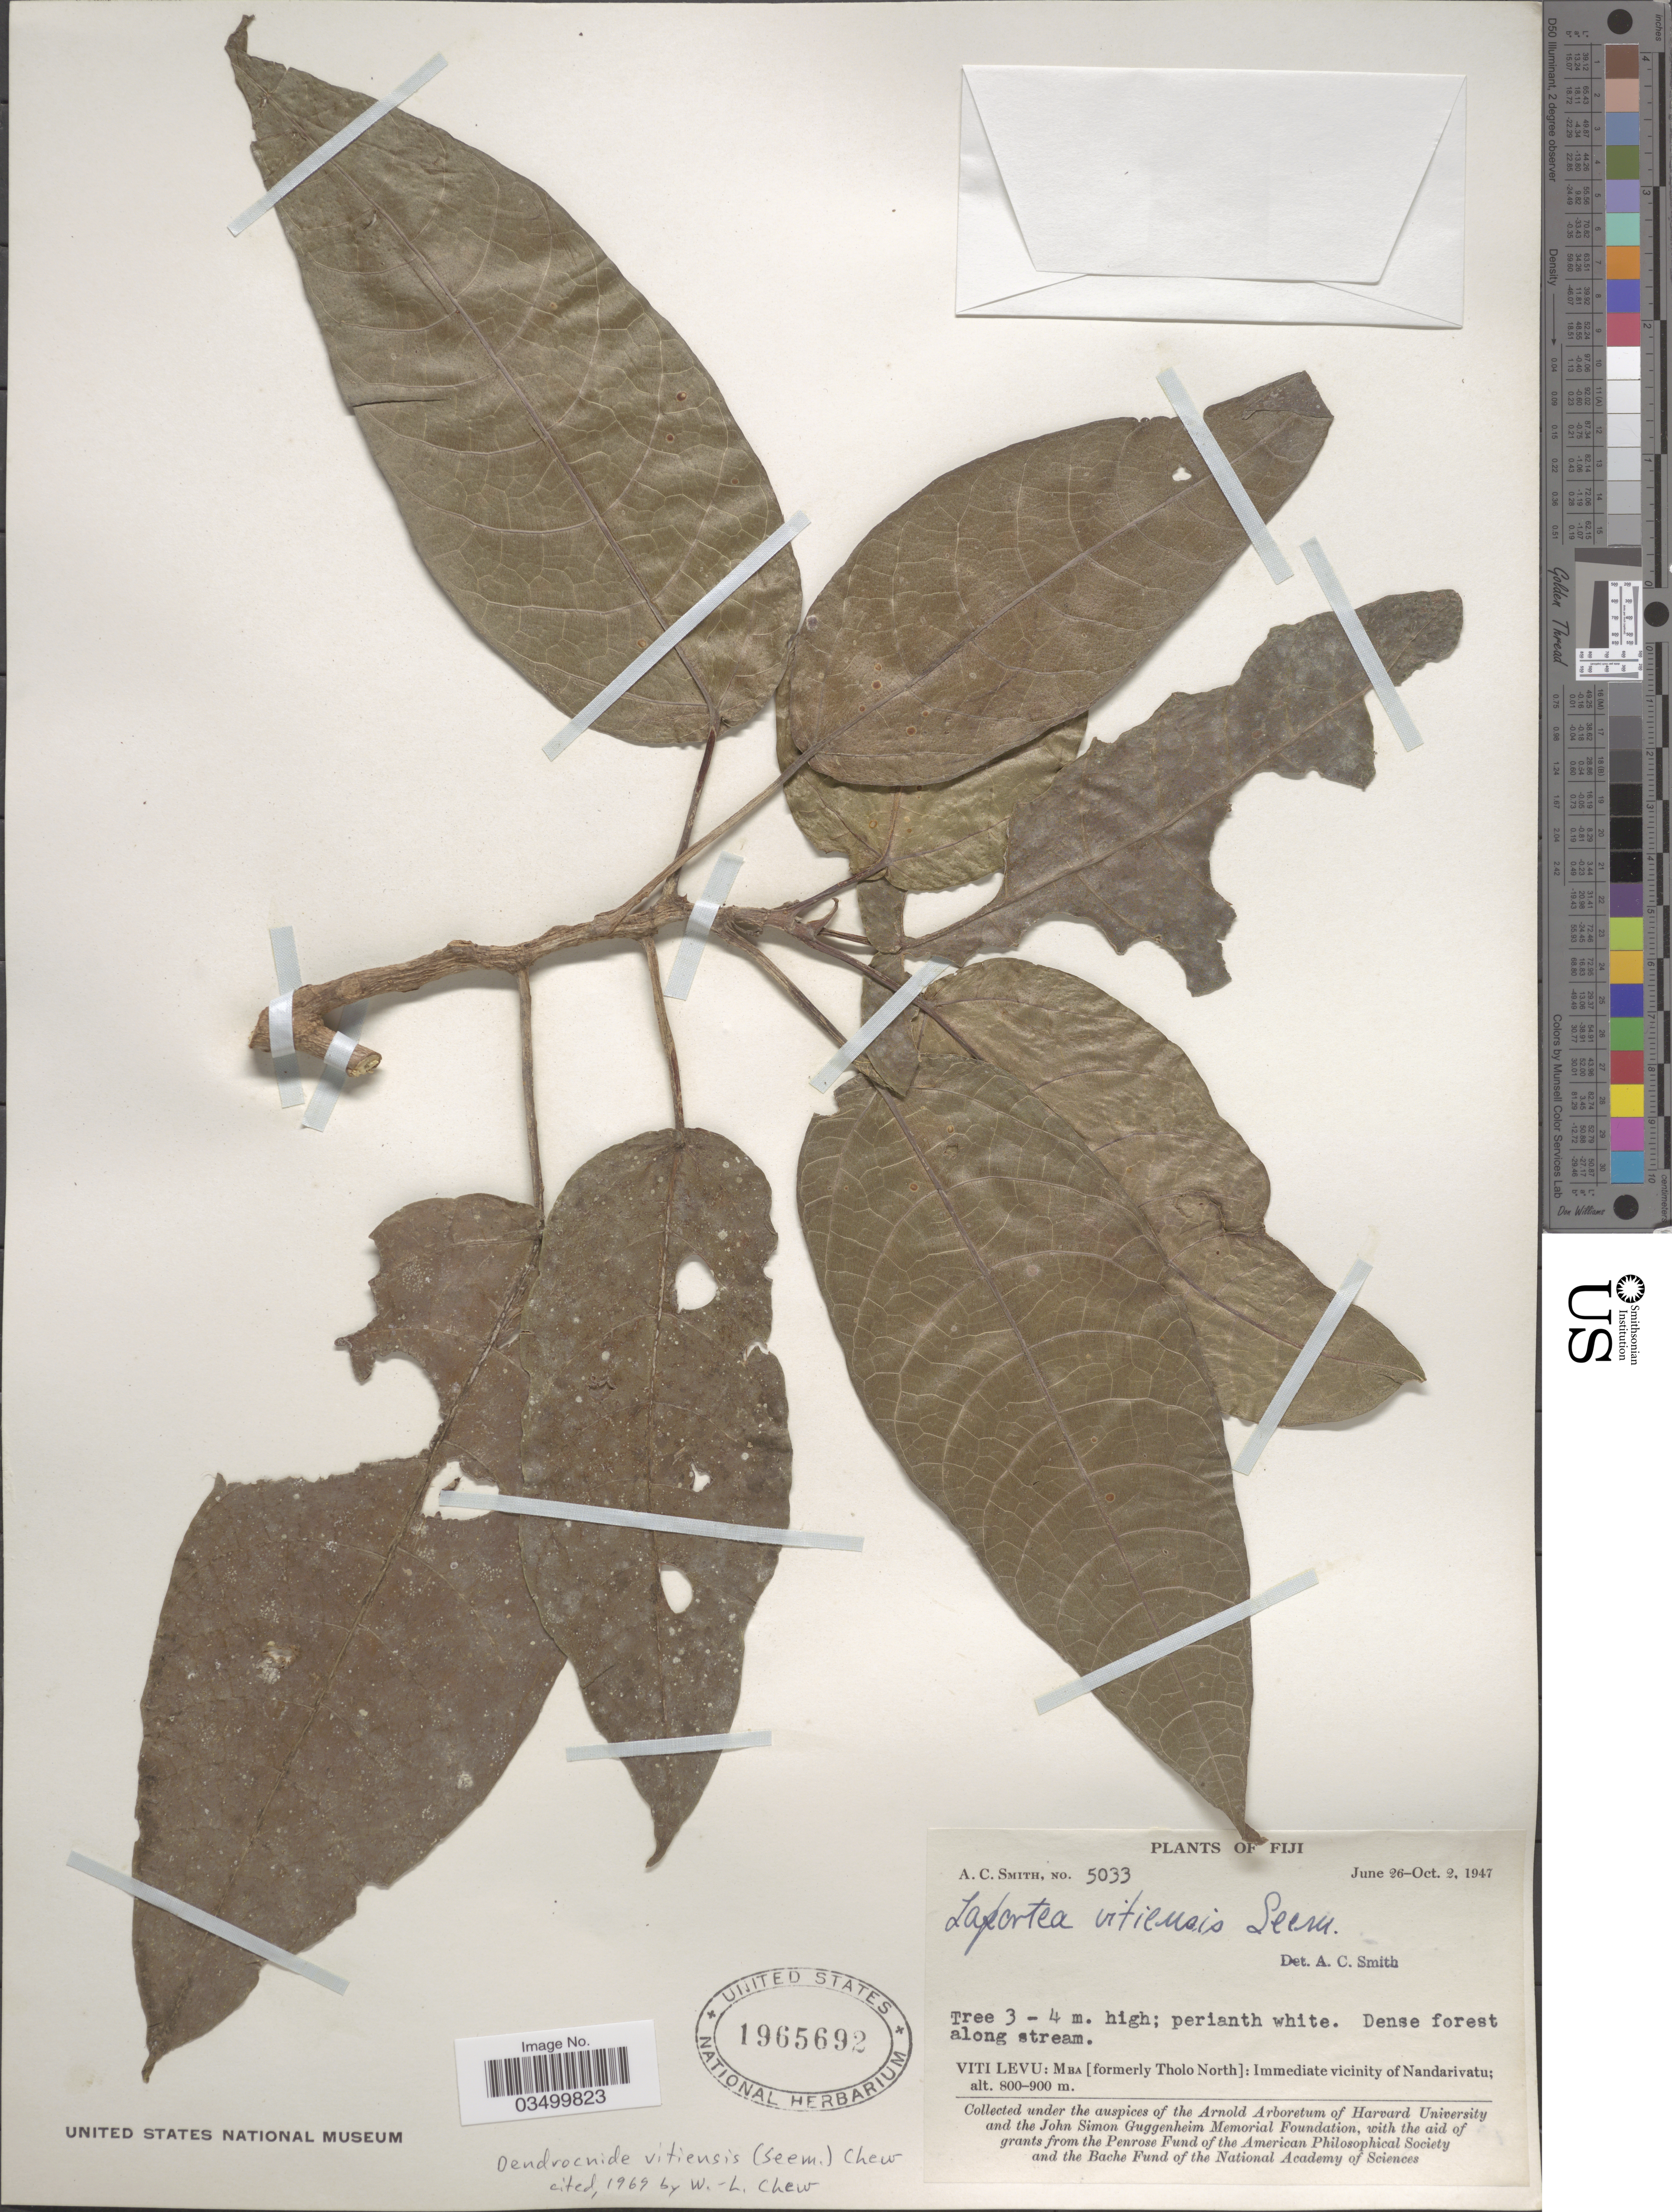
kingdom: Plantae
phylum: Tracheophyta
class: Magnoliopsida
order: Rosales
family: Urticaceae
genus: Dendrocnide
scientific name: Dendrocnide vitiensis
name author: (Seem.) Chew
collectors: A. C. Smith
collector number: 5033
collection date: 1947-06-26/1947-10-02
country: Fiji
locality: Viti Levu: Mba [formerly Tholo North]: Immediate vicinity of Nandarivatu.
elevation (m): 800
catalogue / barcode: US 1965692